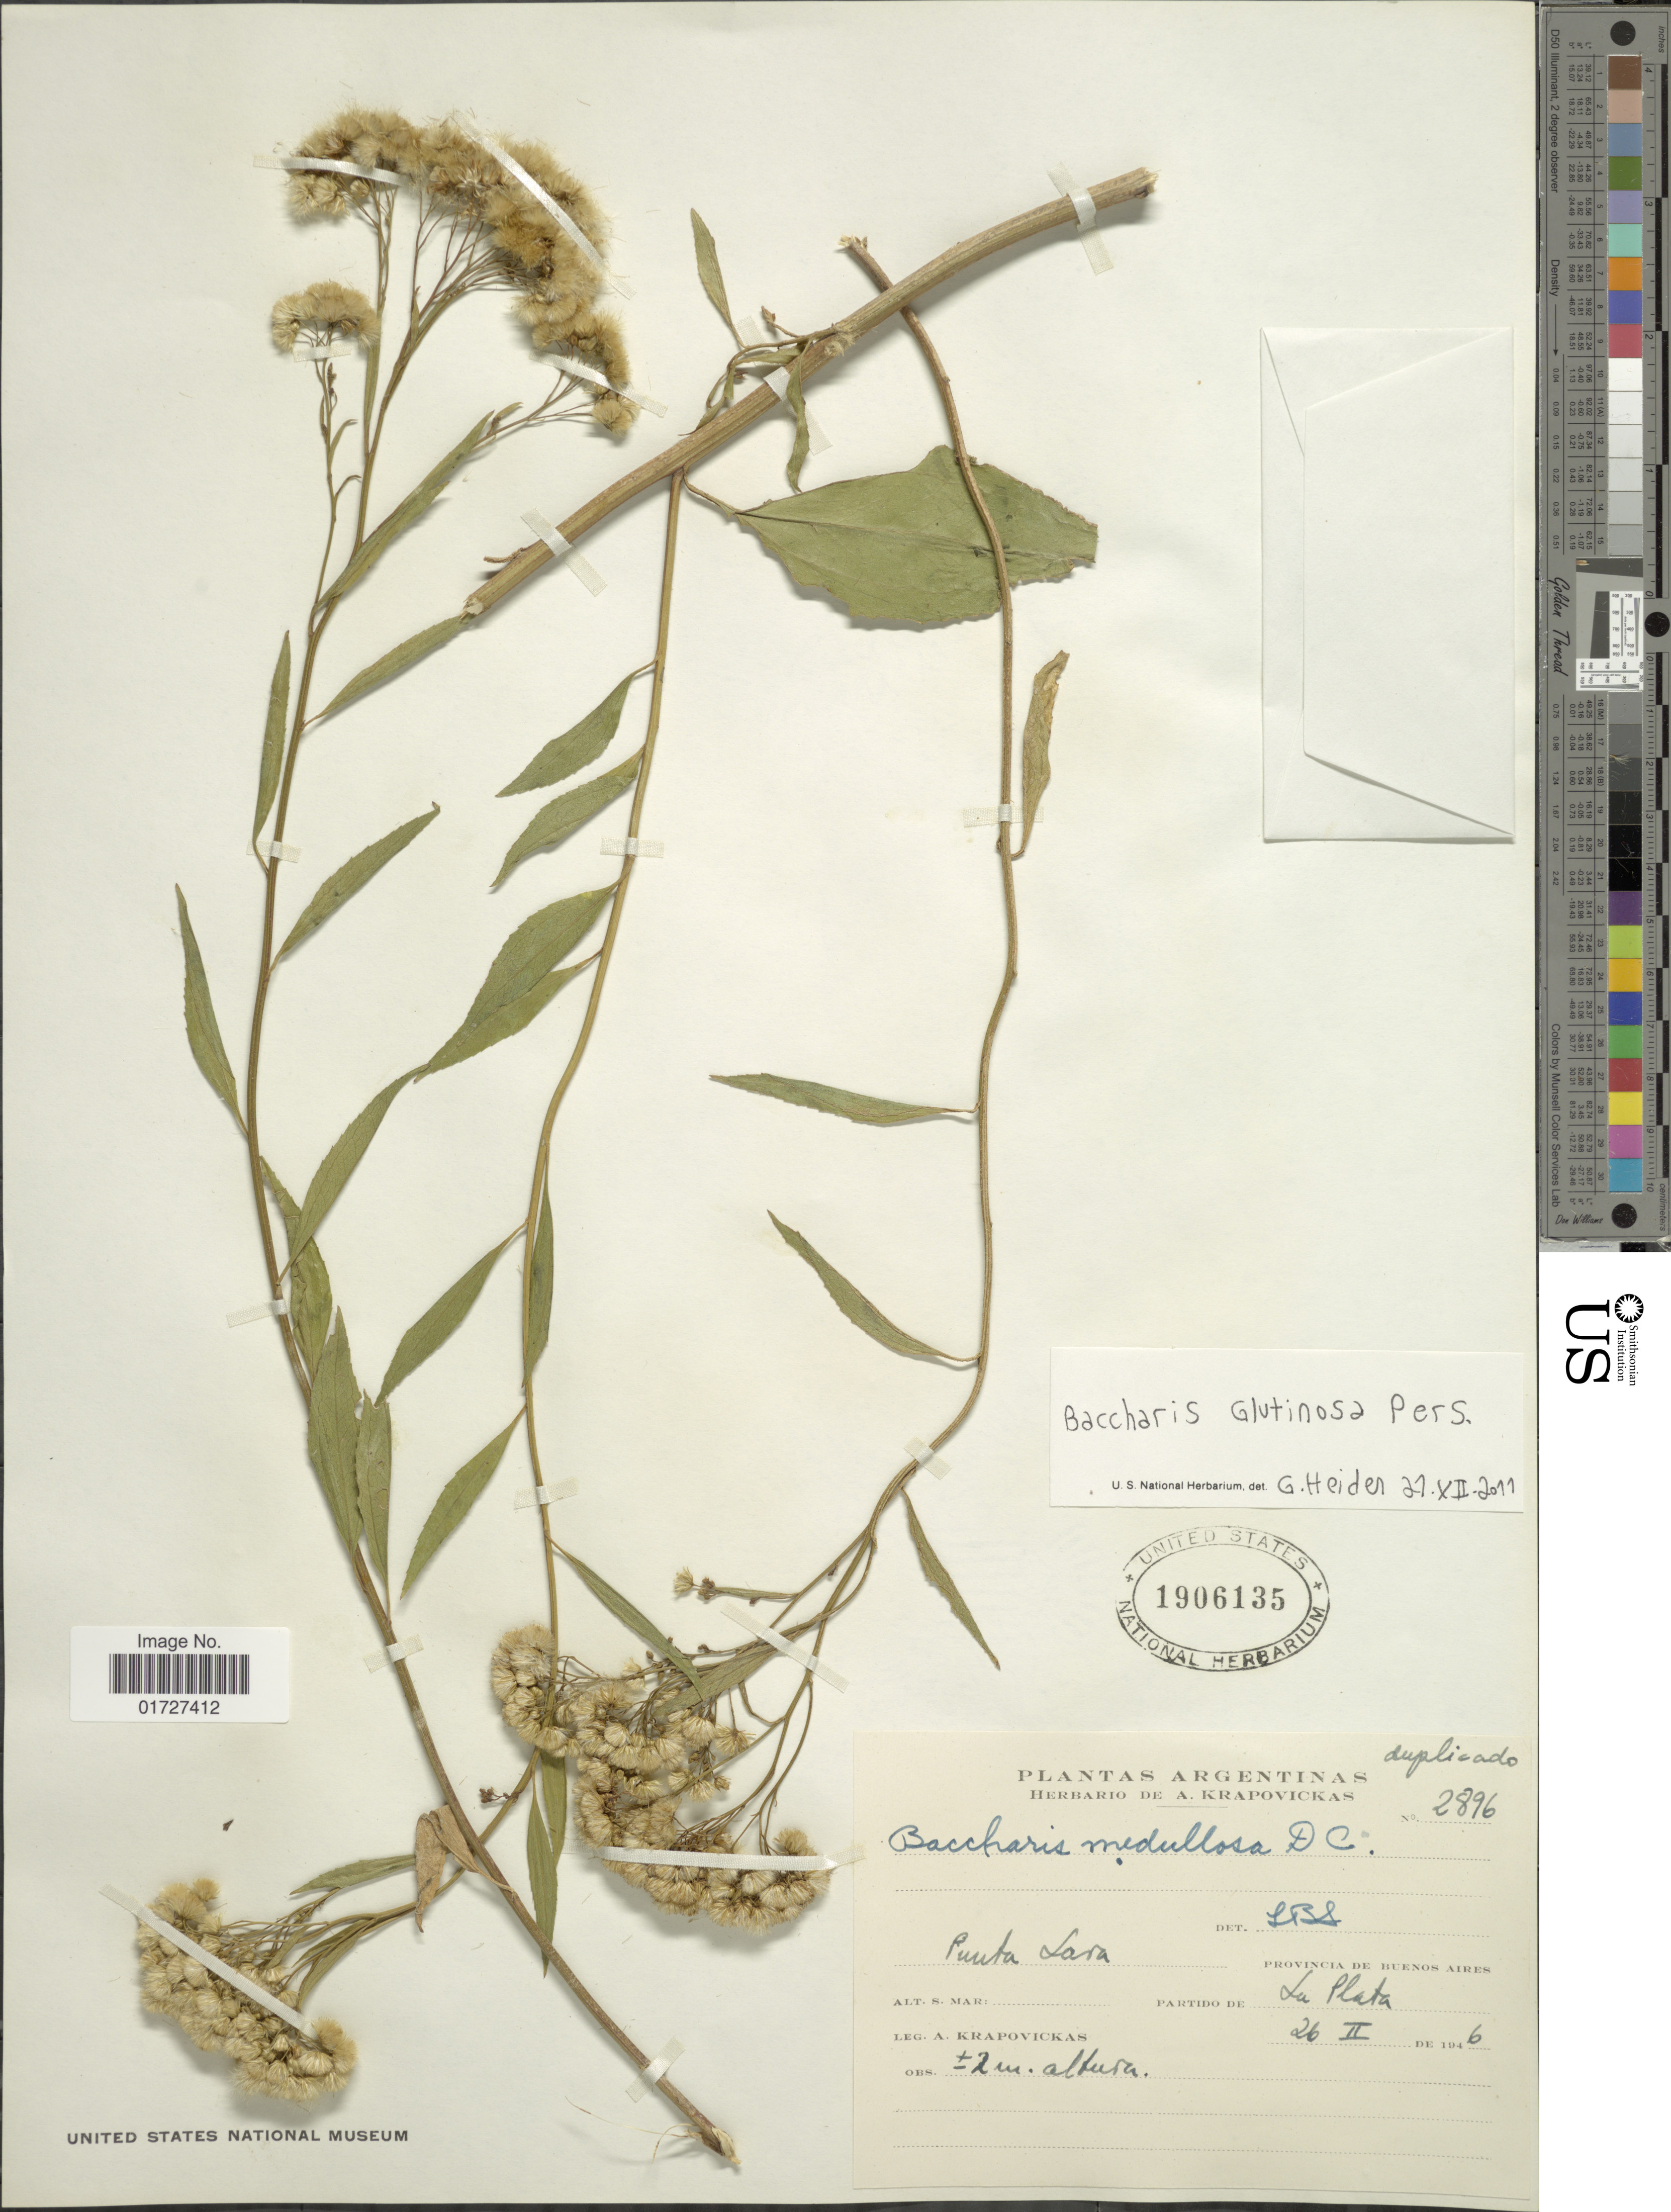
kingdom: Plantae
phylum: Tracheophyta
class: Magnoliopsida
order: Asterales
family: Asteraceae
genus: Baccharis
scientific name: Baccharis glutinosa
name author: Pers.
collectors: A. Krapovickas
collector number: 2896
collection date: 1946-02-26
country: Argentina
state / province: Buenos Aires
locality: Punta Lara, partido de La Plata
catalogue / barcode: US 1906135